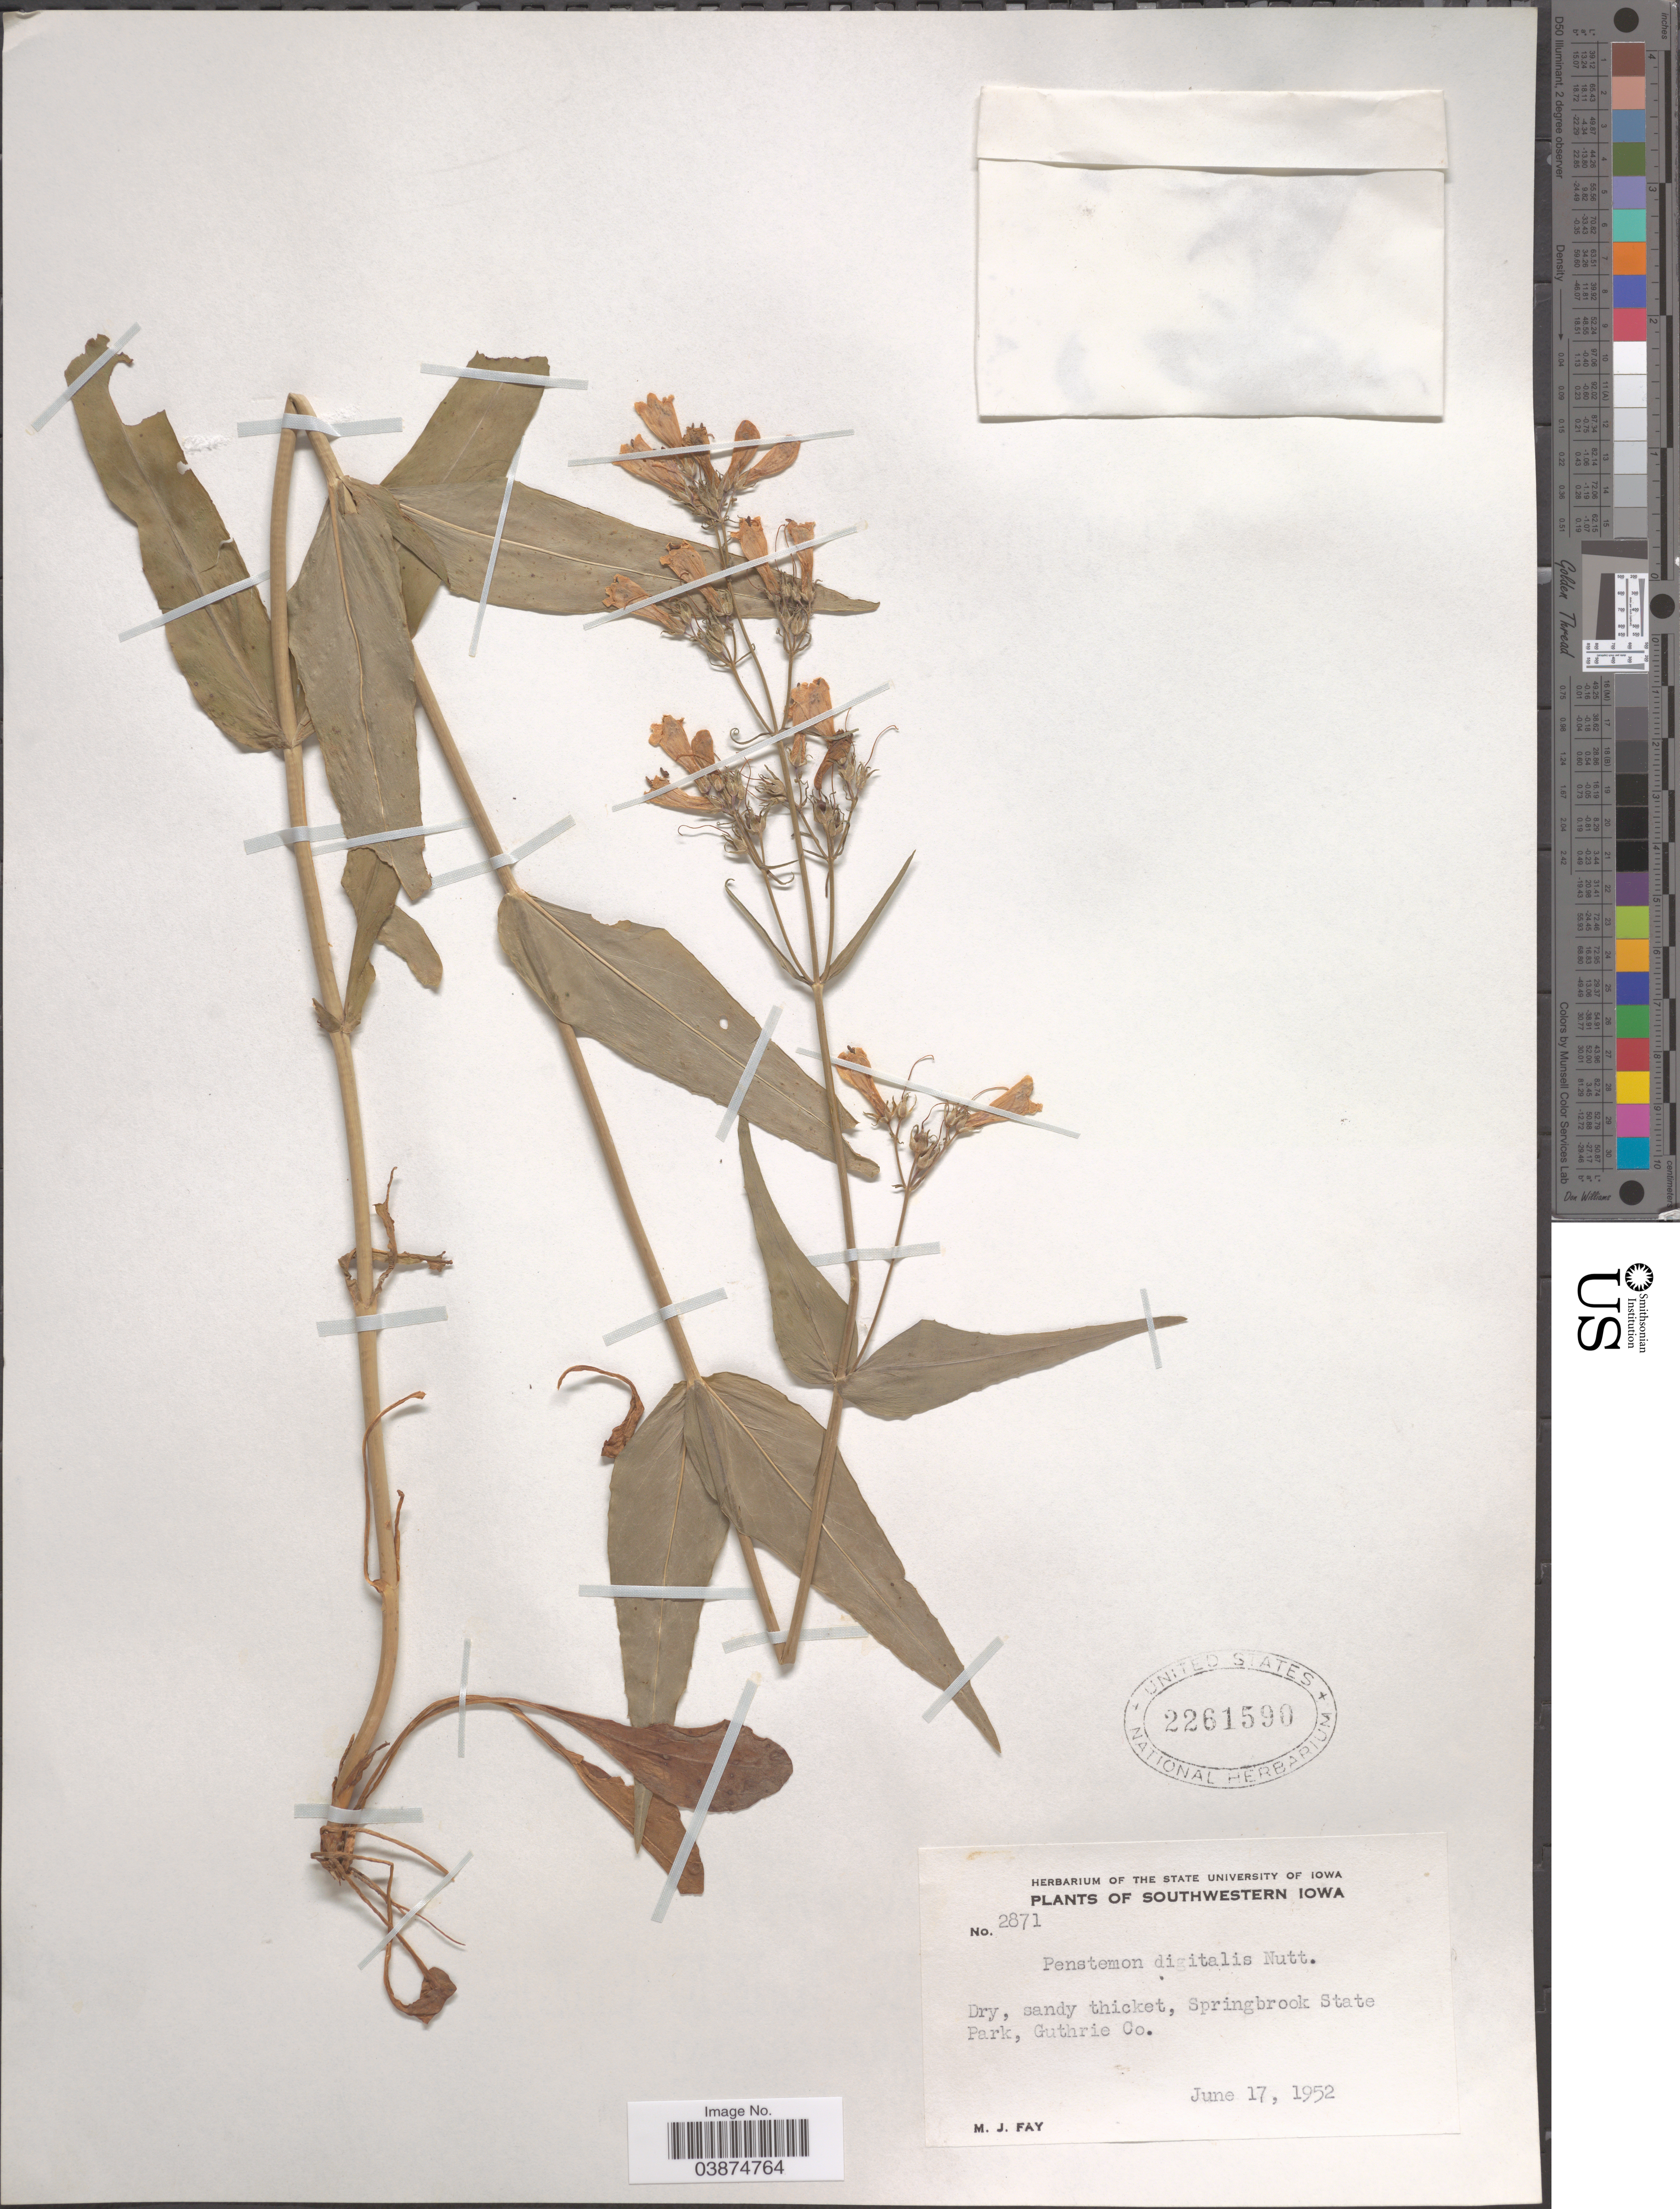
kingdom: Plantae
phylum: Tracheophyta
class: Magnoliopsida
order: Lamiales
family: Plantaginaceae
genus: Penstemon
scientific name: Penstemon digitalis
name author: Nutt. ex Sims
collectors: M. Fay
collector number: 2871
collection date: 1952-06-17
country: United States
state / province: Iowa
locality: Southwestern Iowa. Springbrook State Park, Guthrie Co.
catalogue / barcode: US 2261590